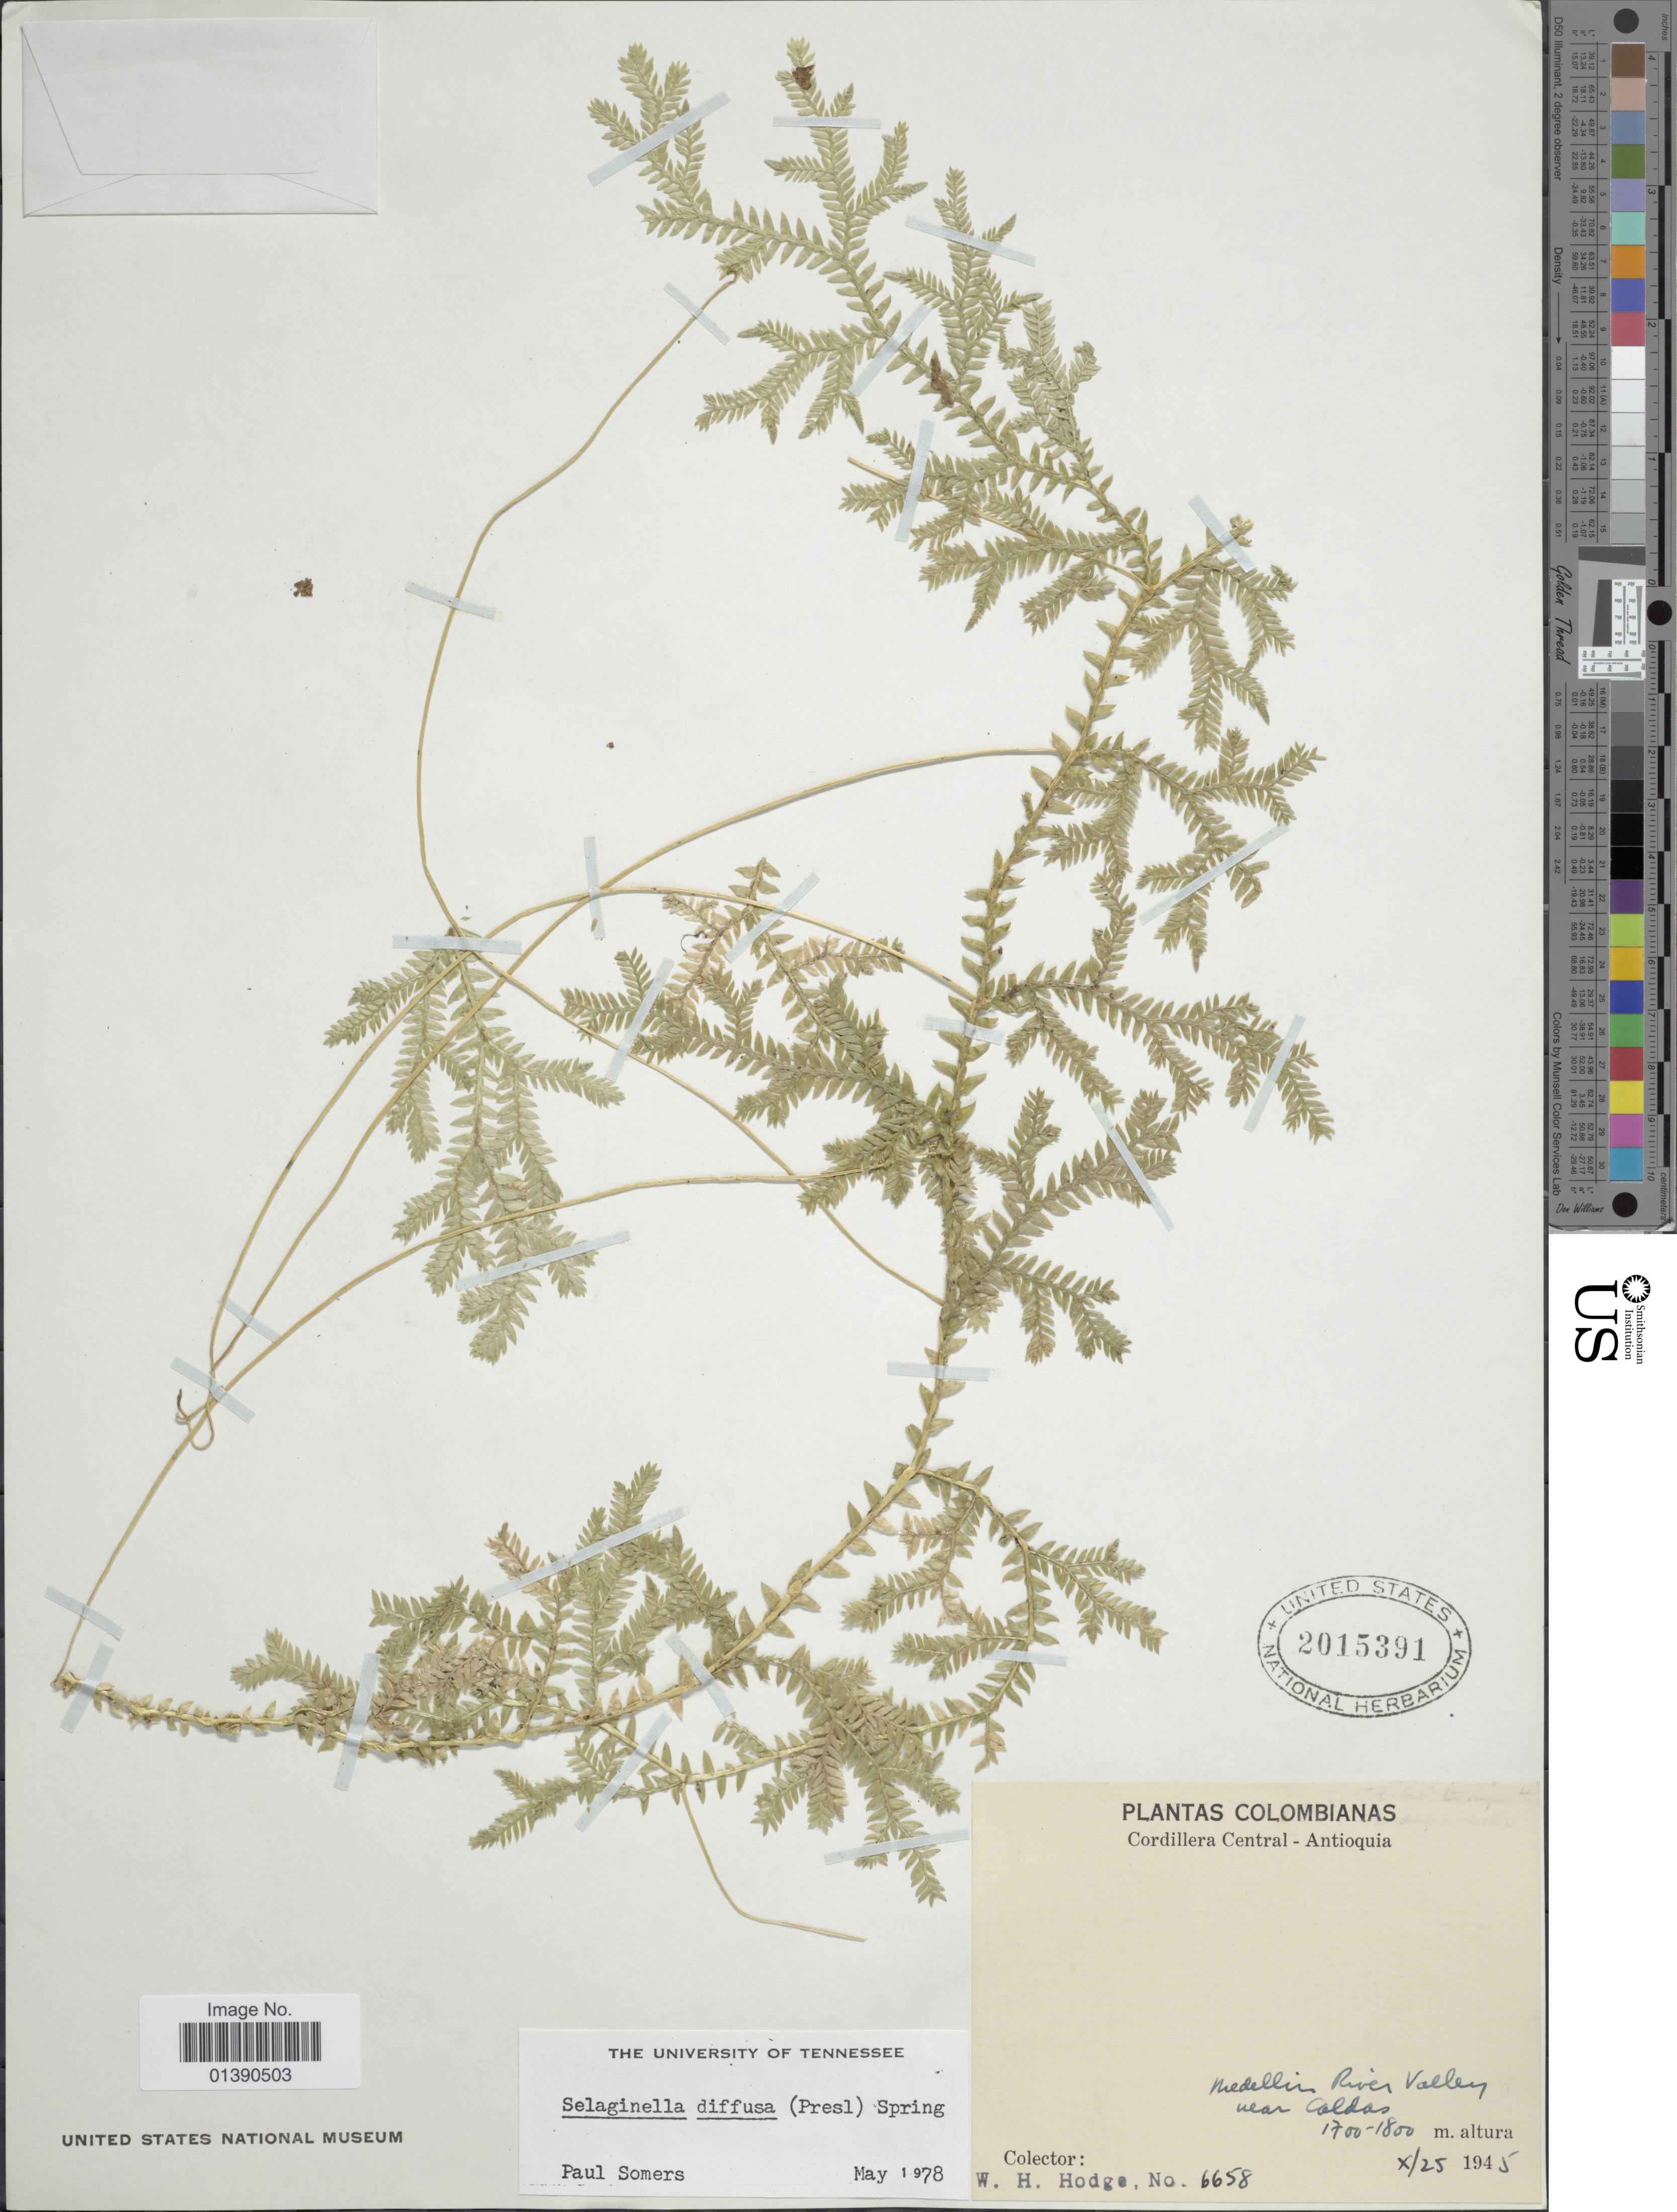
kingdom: Plantae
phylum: Tracheophyta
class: Lycopodiopsida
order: Selaginellales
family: Selaginellaceae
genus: Selaginella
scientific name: Selaginella diffusa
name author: (C. Presl) Spring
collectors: W. Hodge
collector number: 6658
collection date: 1945-10-25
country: Colombia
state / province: Antioquia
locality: Cordillera Central, Medellin River Valley near Caldas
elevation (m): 1700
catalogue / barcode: US 2015391